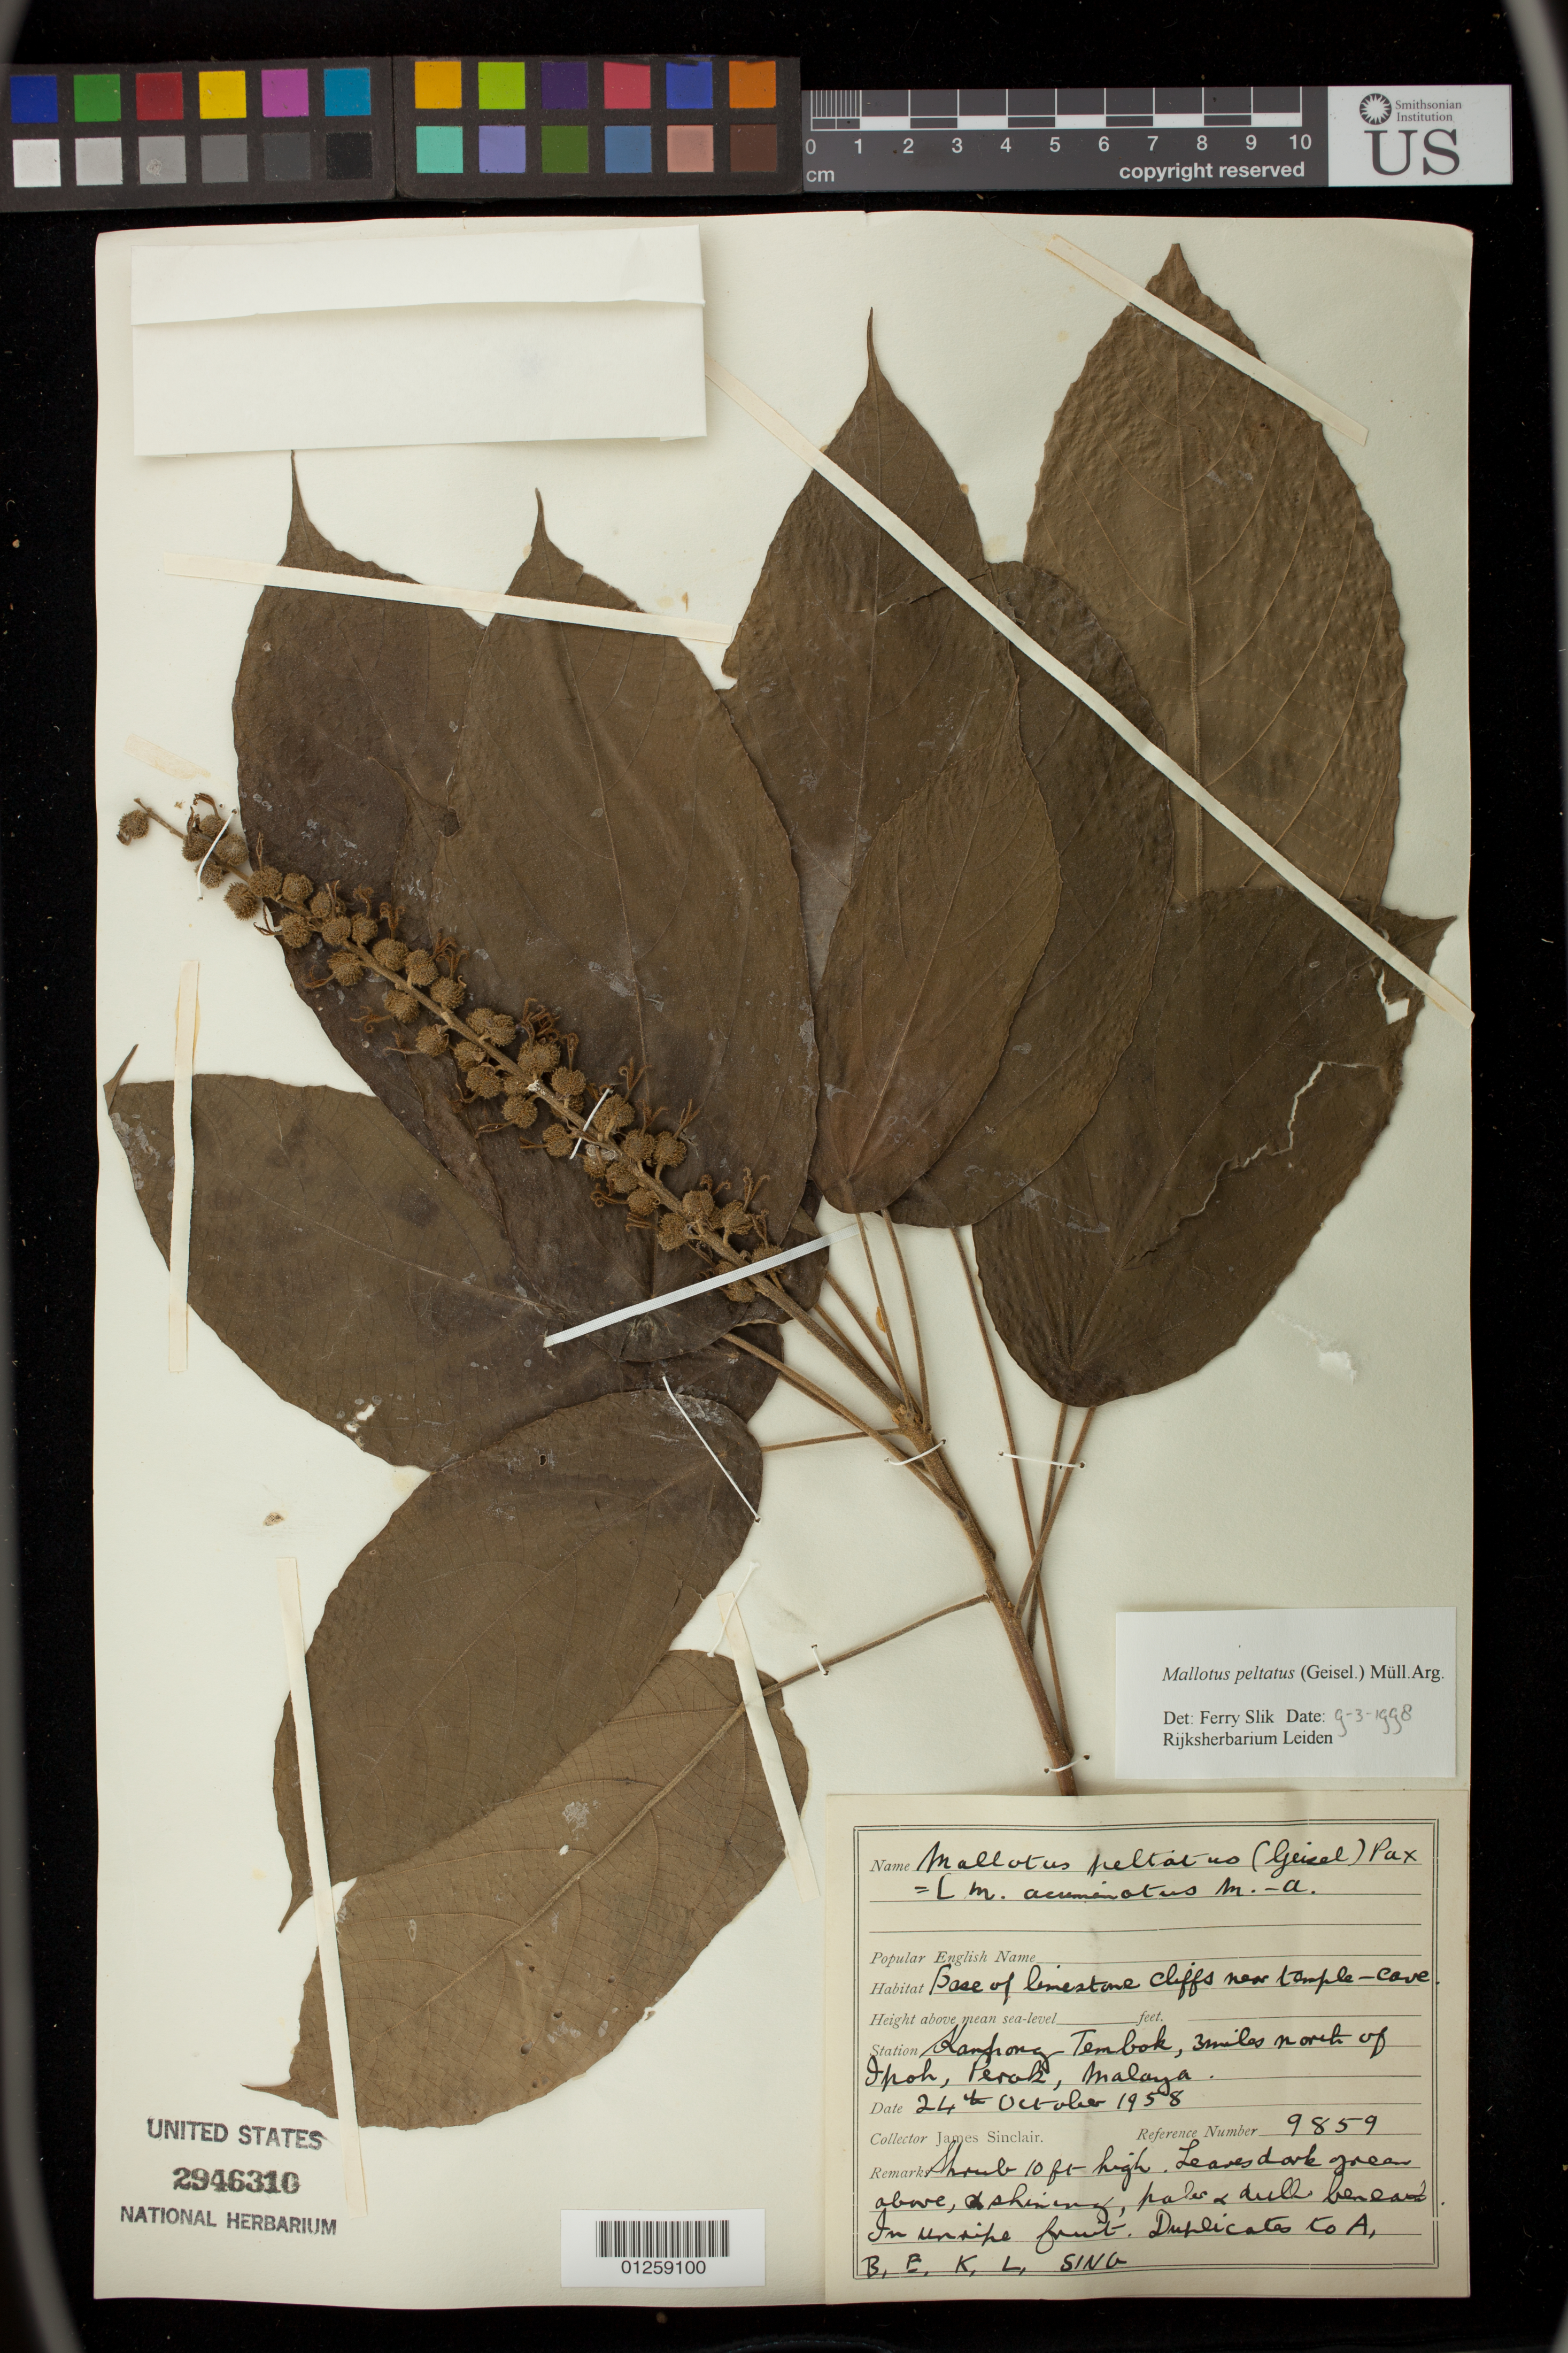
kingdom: Plantae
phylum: Tracheophyta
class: Magnoliopsida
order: Malpighiales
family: Euphorbiaceae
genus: Mallotus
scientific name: Mallotus peltatus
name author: (Geiseler) Müll. Arg.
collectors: J. Sinclair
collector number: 9859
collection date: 1958-10-24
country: Malaysia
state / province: Perak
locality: Base of limestone cliffs near temple-cave.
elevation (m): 3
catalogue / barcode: US 2946310